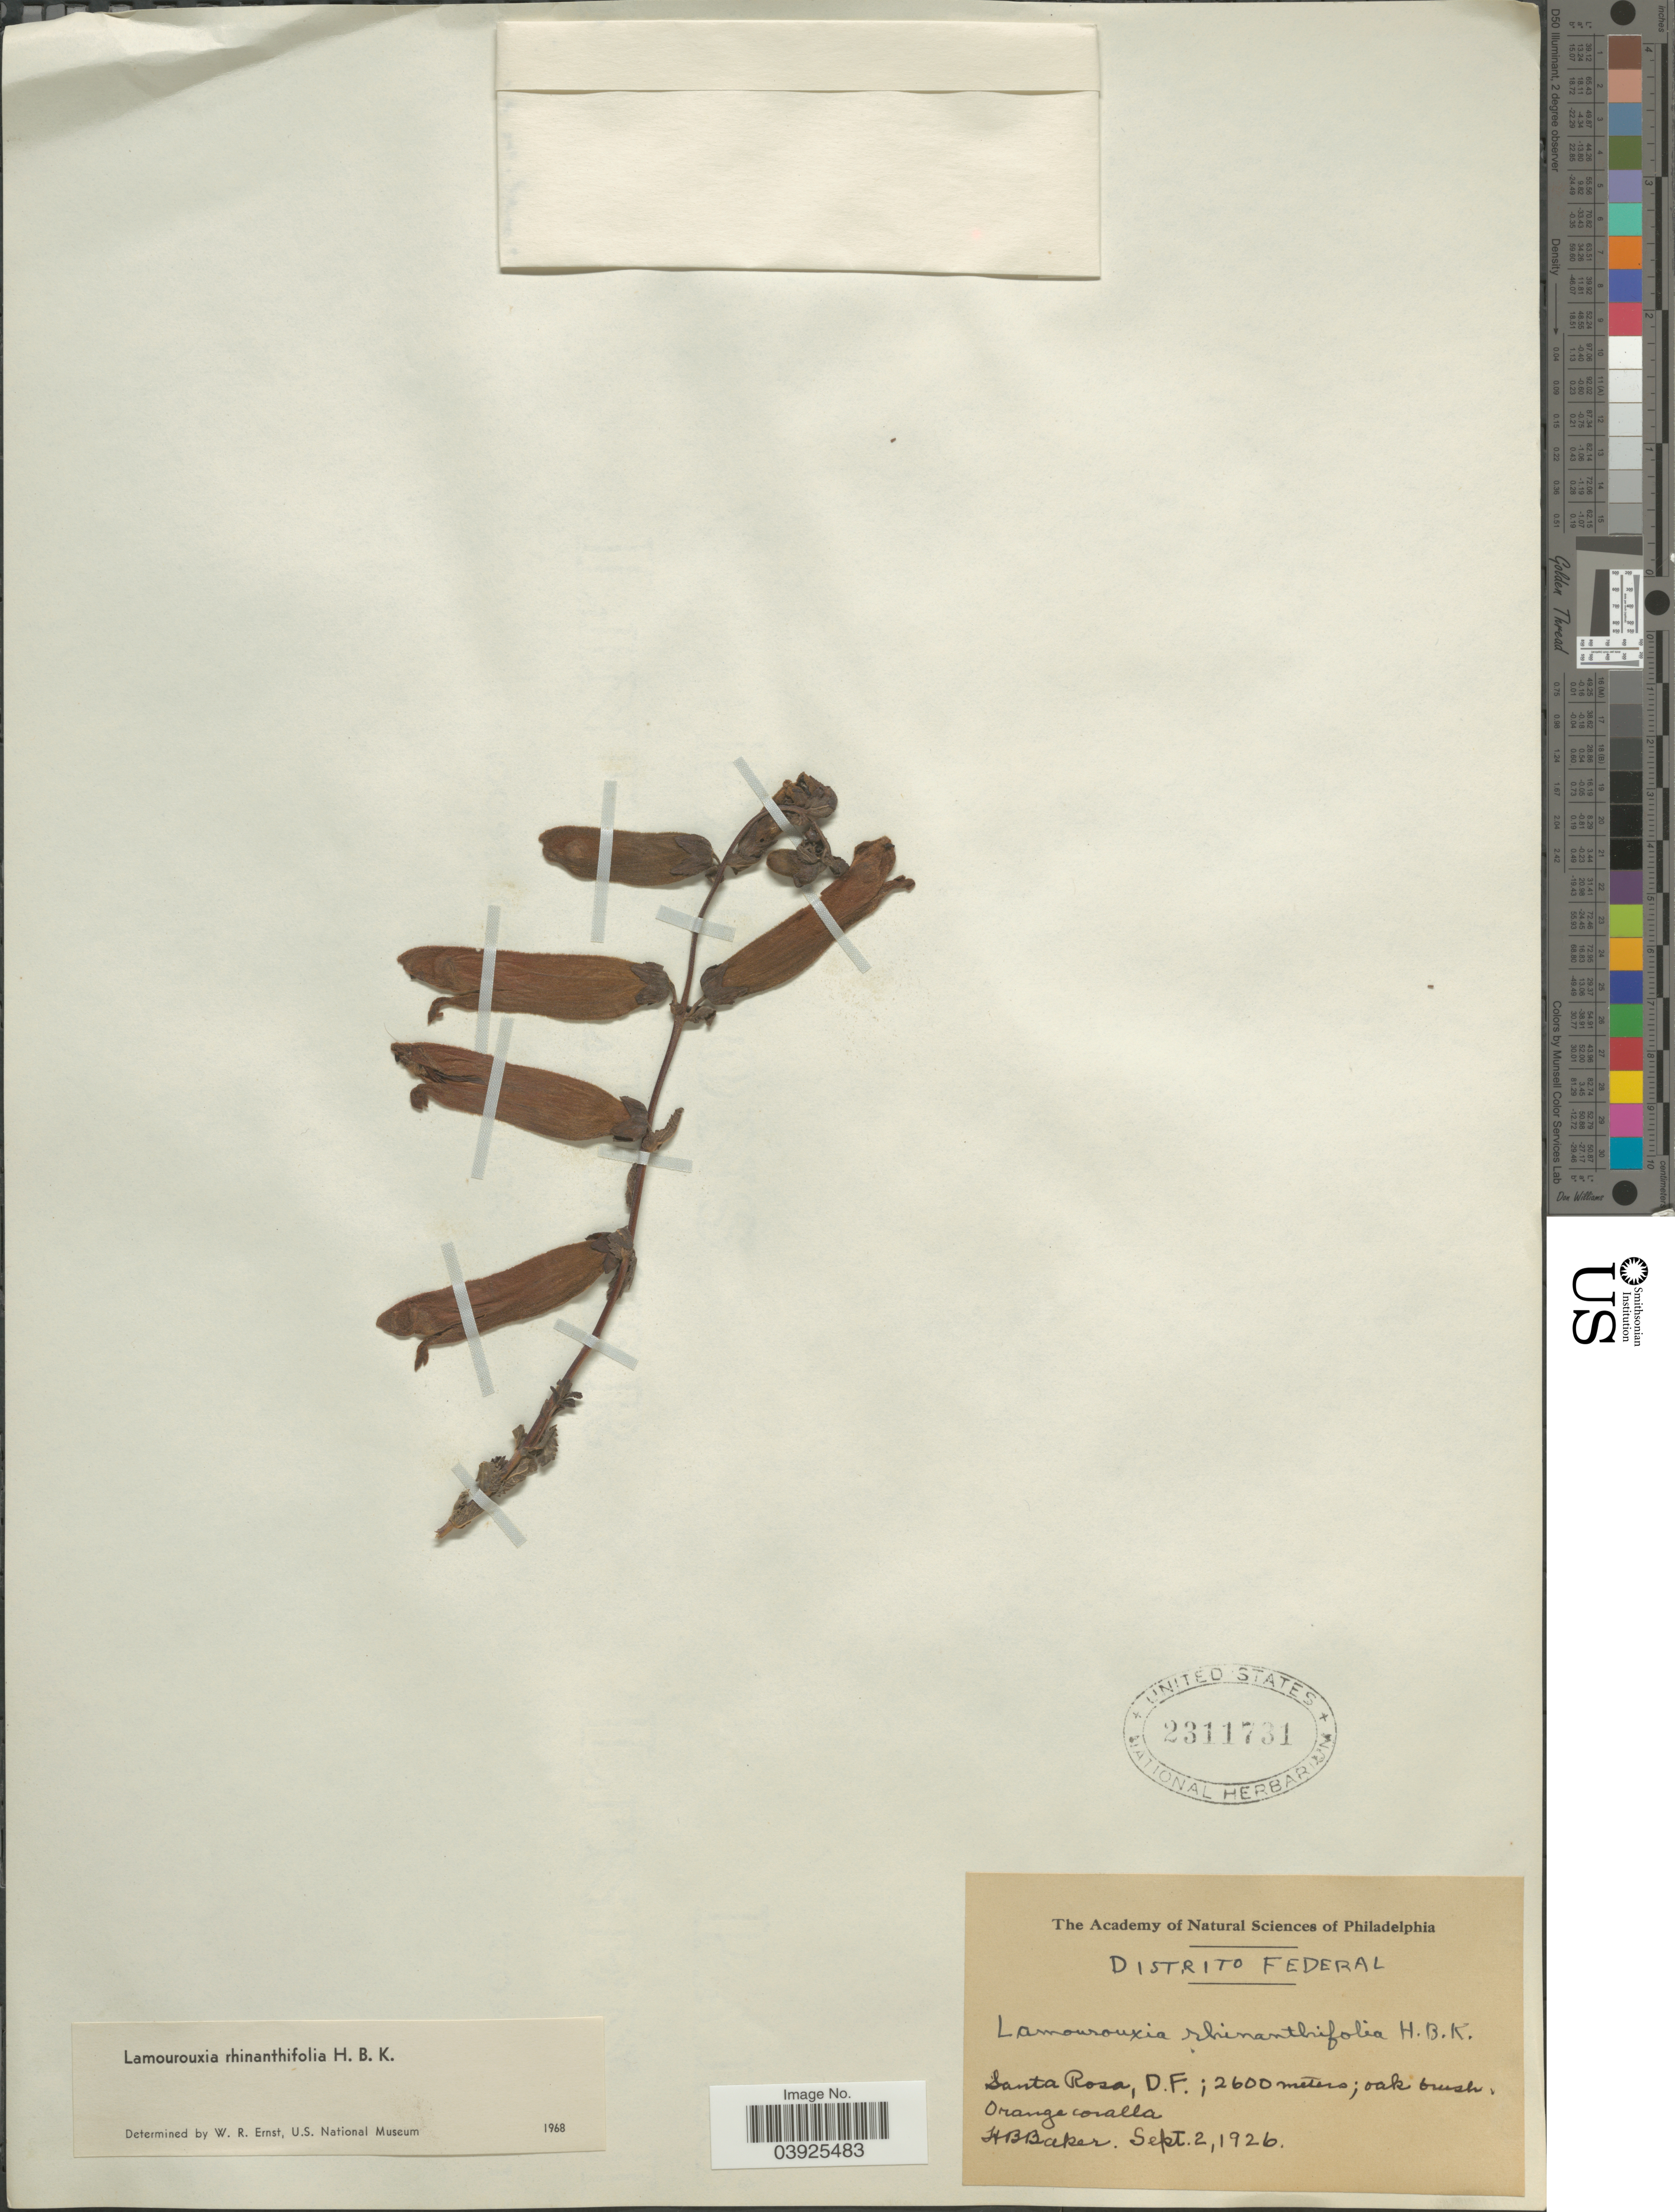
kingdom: Plantae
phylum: Tracheophyta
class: Magnoliopsida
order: Lamiales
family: Orobanchaceae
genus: Lamourouxia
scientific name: Lamourouxia rhinanthifolia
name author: Kunth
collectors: H. Baker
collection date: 1926-09-02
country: Mexico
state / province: Distrito Federal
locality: Santa Rosa, D.F.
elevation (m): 2600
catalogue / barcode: US 2311731